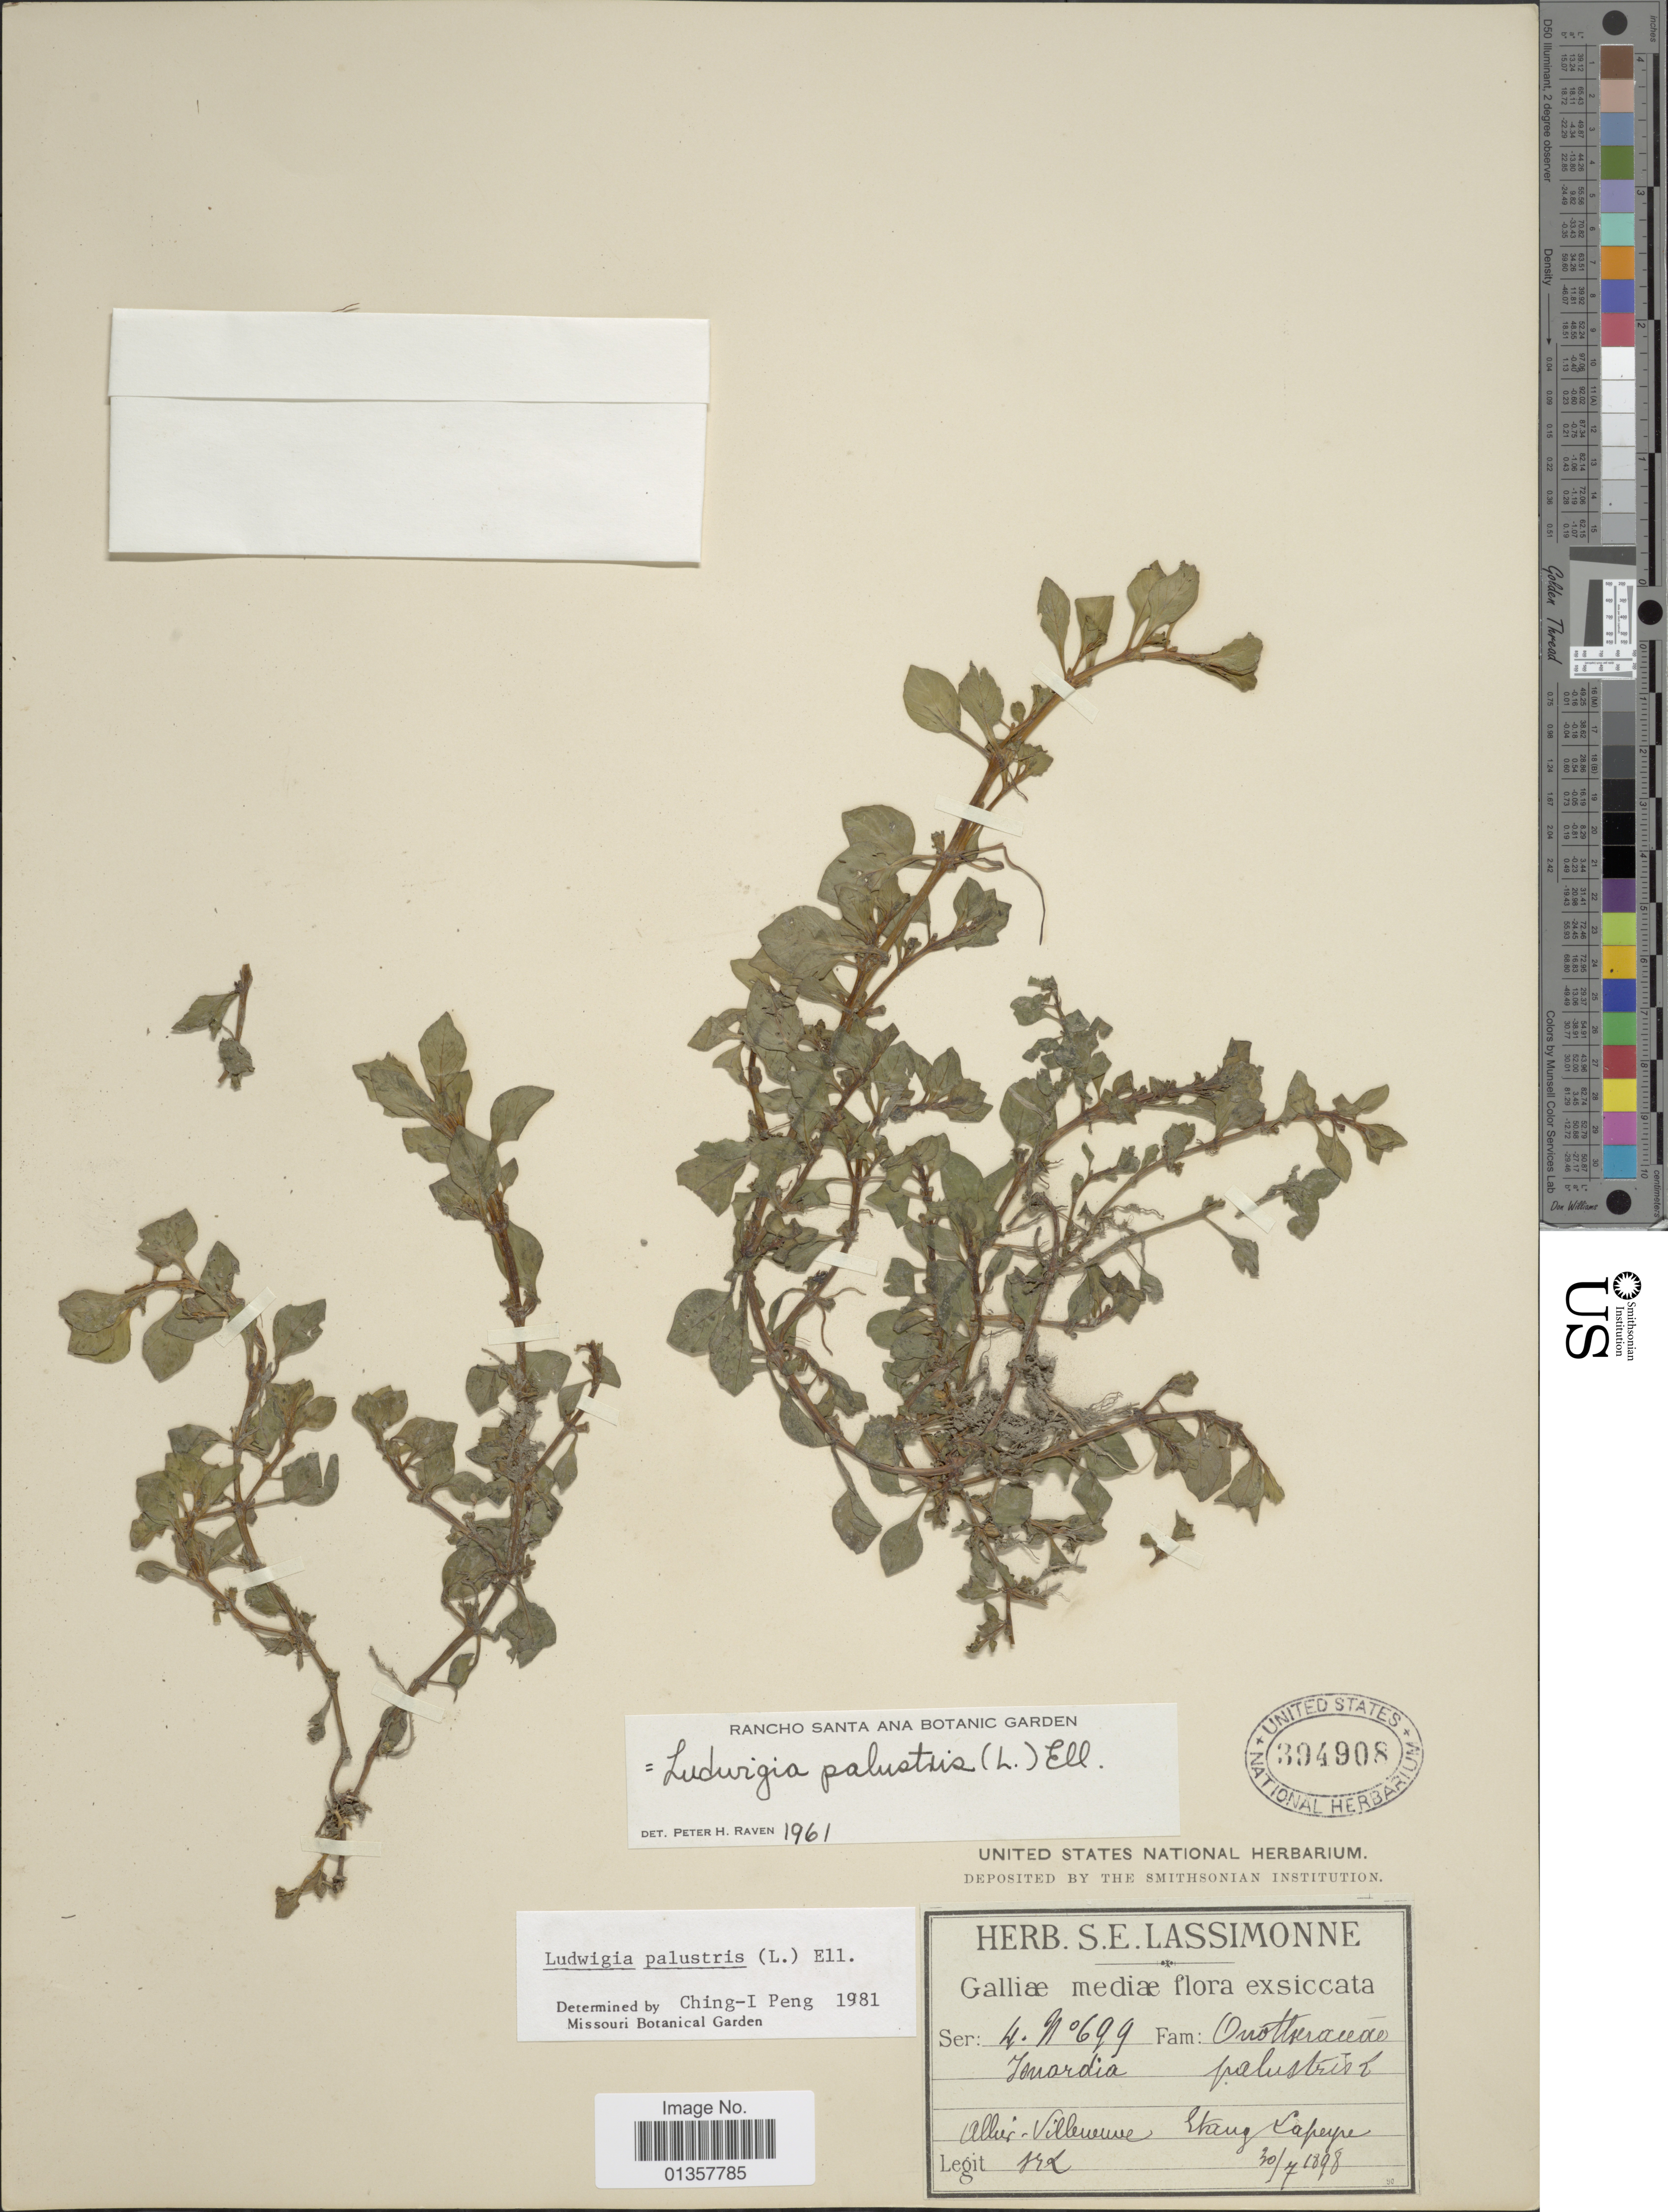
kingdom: Plantae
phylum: Tracheophyta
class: Magnoliopsida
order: Myrtales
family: Onagraceae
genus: Ludwigia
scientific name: Ludwigia palustris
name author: (L.) Elliott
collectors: S. Lassimonne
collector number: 699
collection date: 1898-07-30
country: France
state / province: Auvergne-Rhône-Alpes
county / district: Allier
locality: Galliæ, Allier - Villeneuve Ekrug Laperpe [interpreted]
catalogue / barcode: US 394908